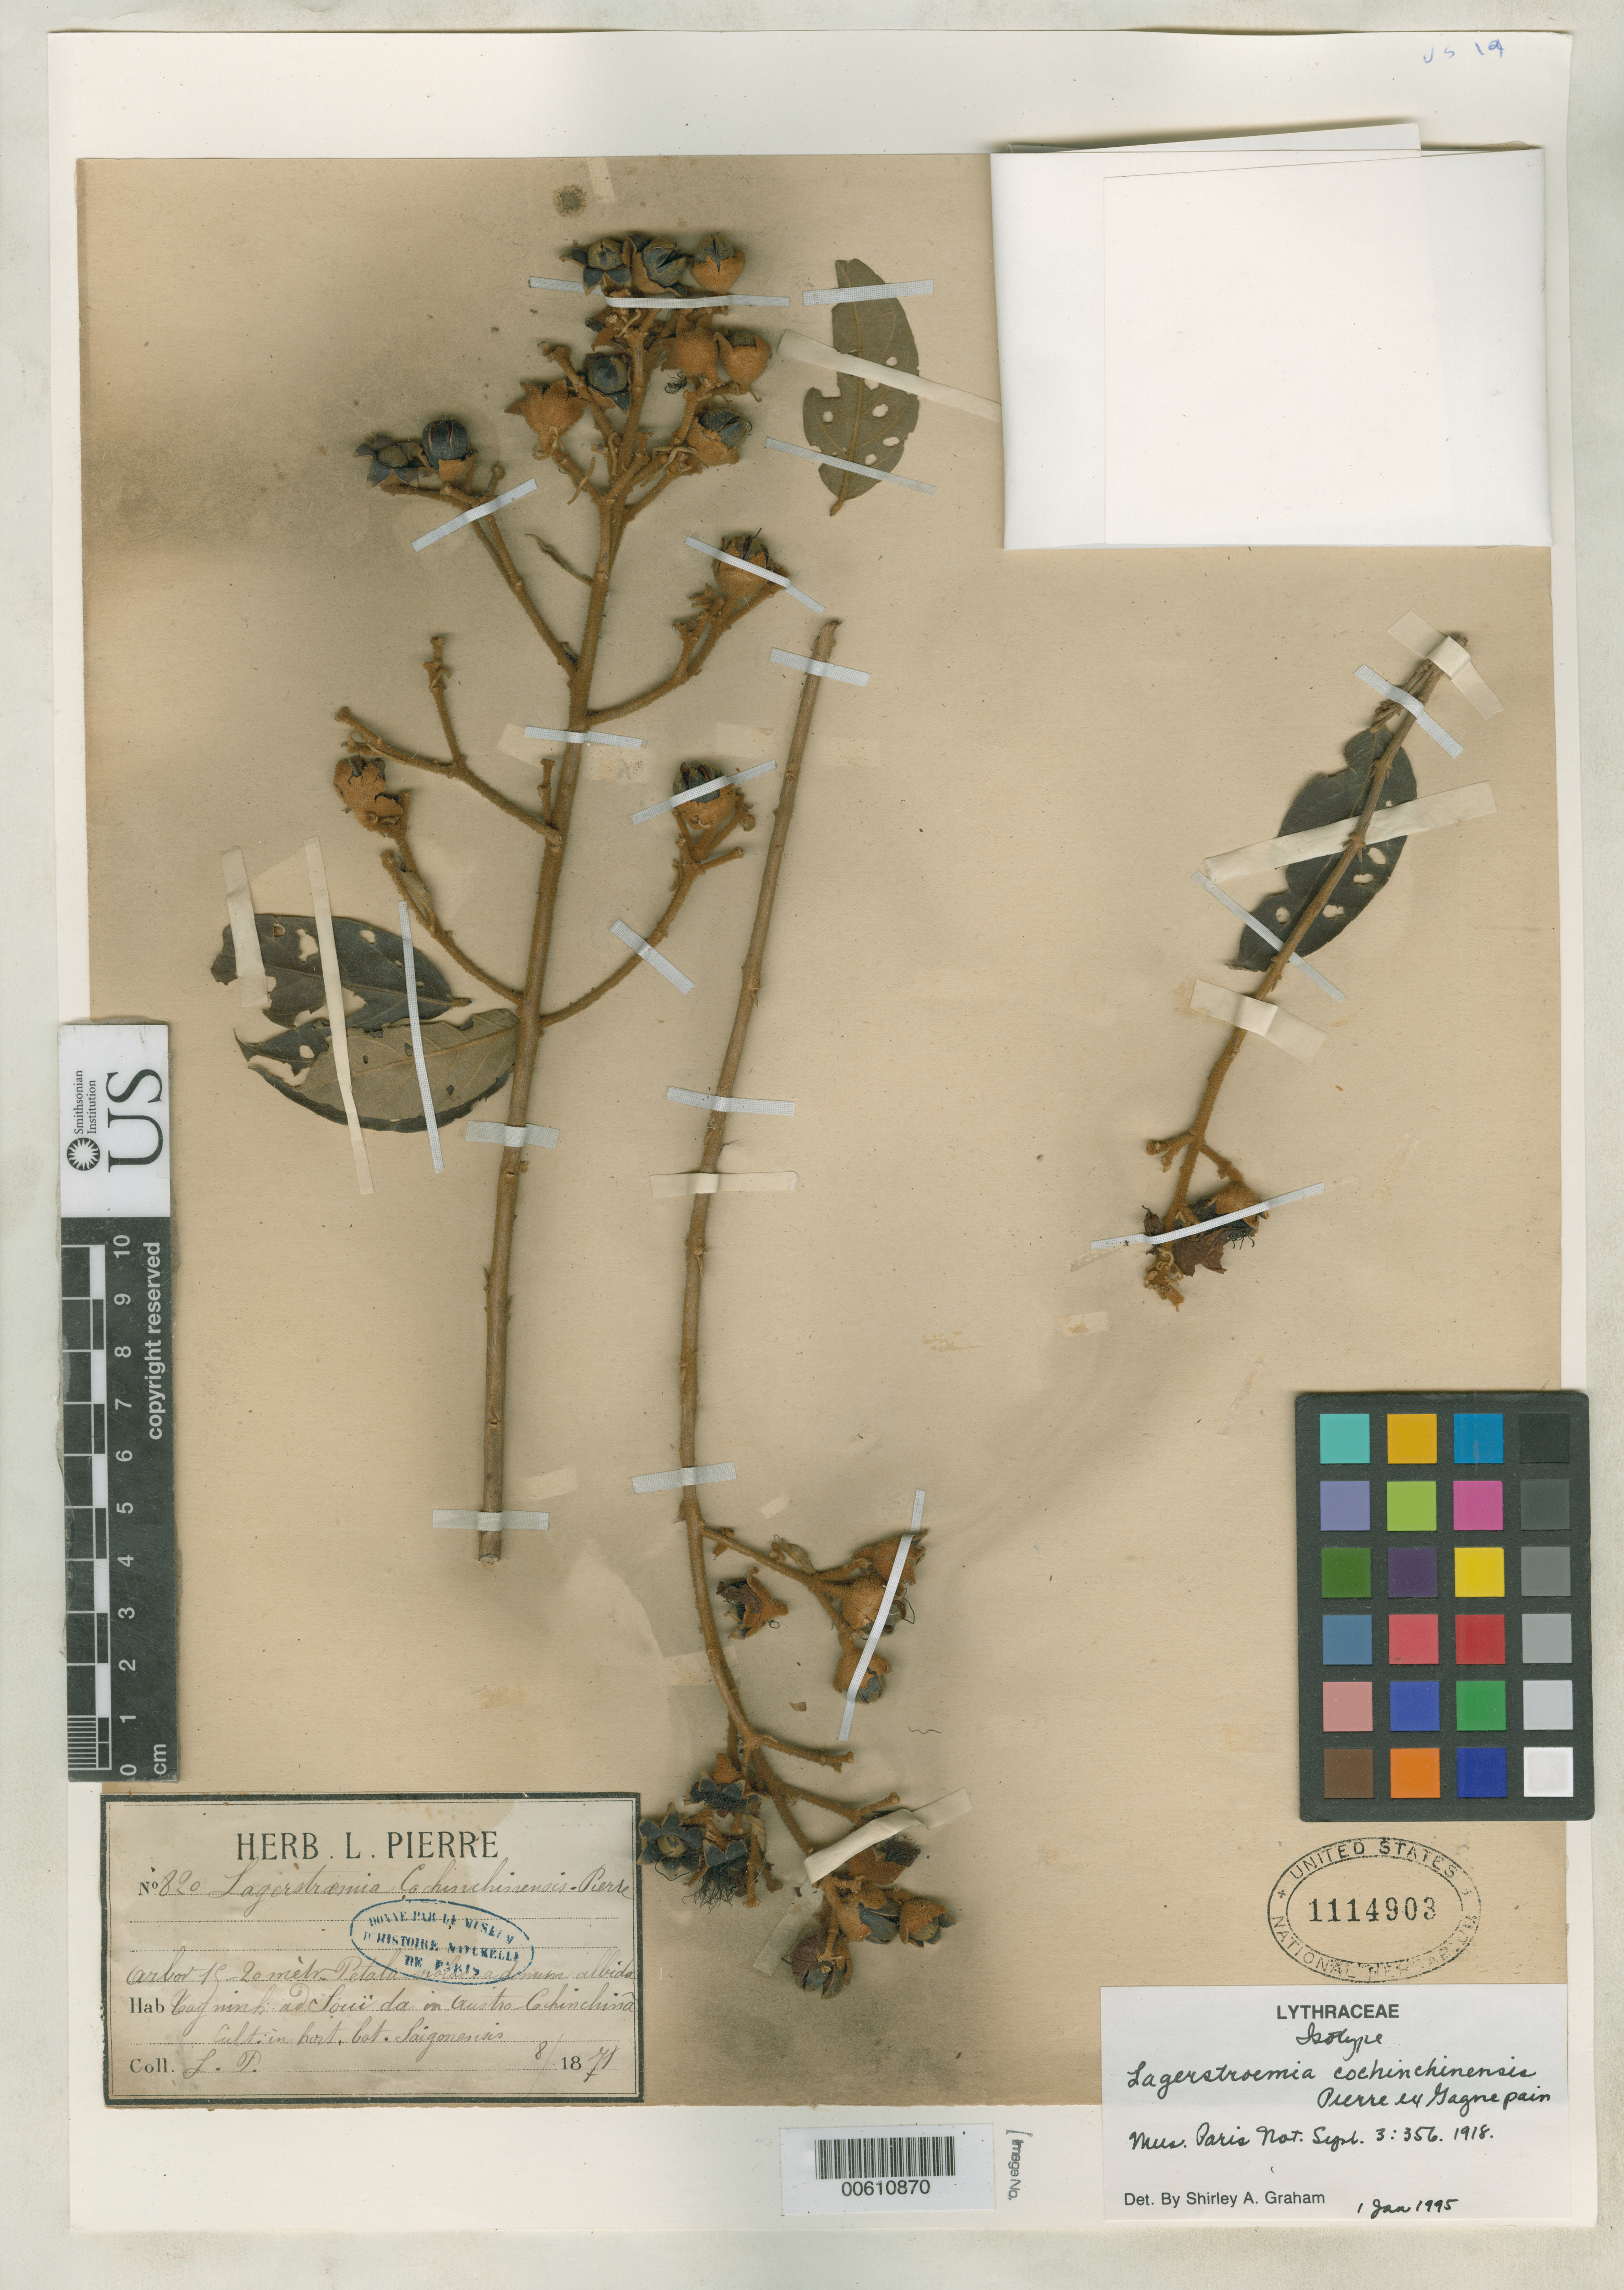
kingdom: Plantae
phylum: Tracheophyta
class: Magnoliopsida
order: Myrtales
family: Lythraceae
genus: Lagerstroemia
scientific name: Lagerstroemia cochinchinensis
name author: Pierre & Gagnep.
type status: Isotype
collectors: J. Pierre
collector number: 820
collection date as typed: Aug 1870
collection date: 1870-08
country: Vietnam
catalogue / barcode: US 1144903